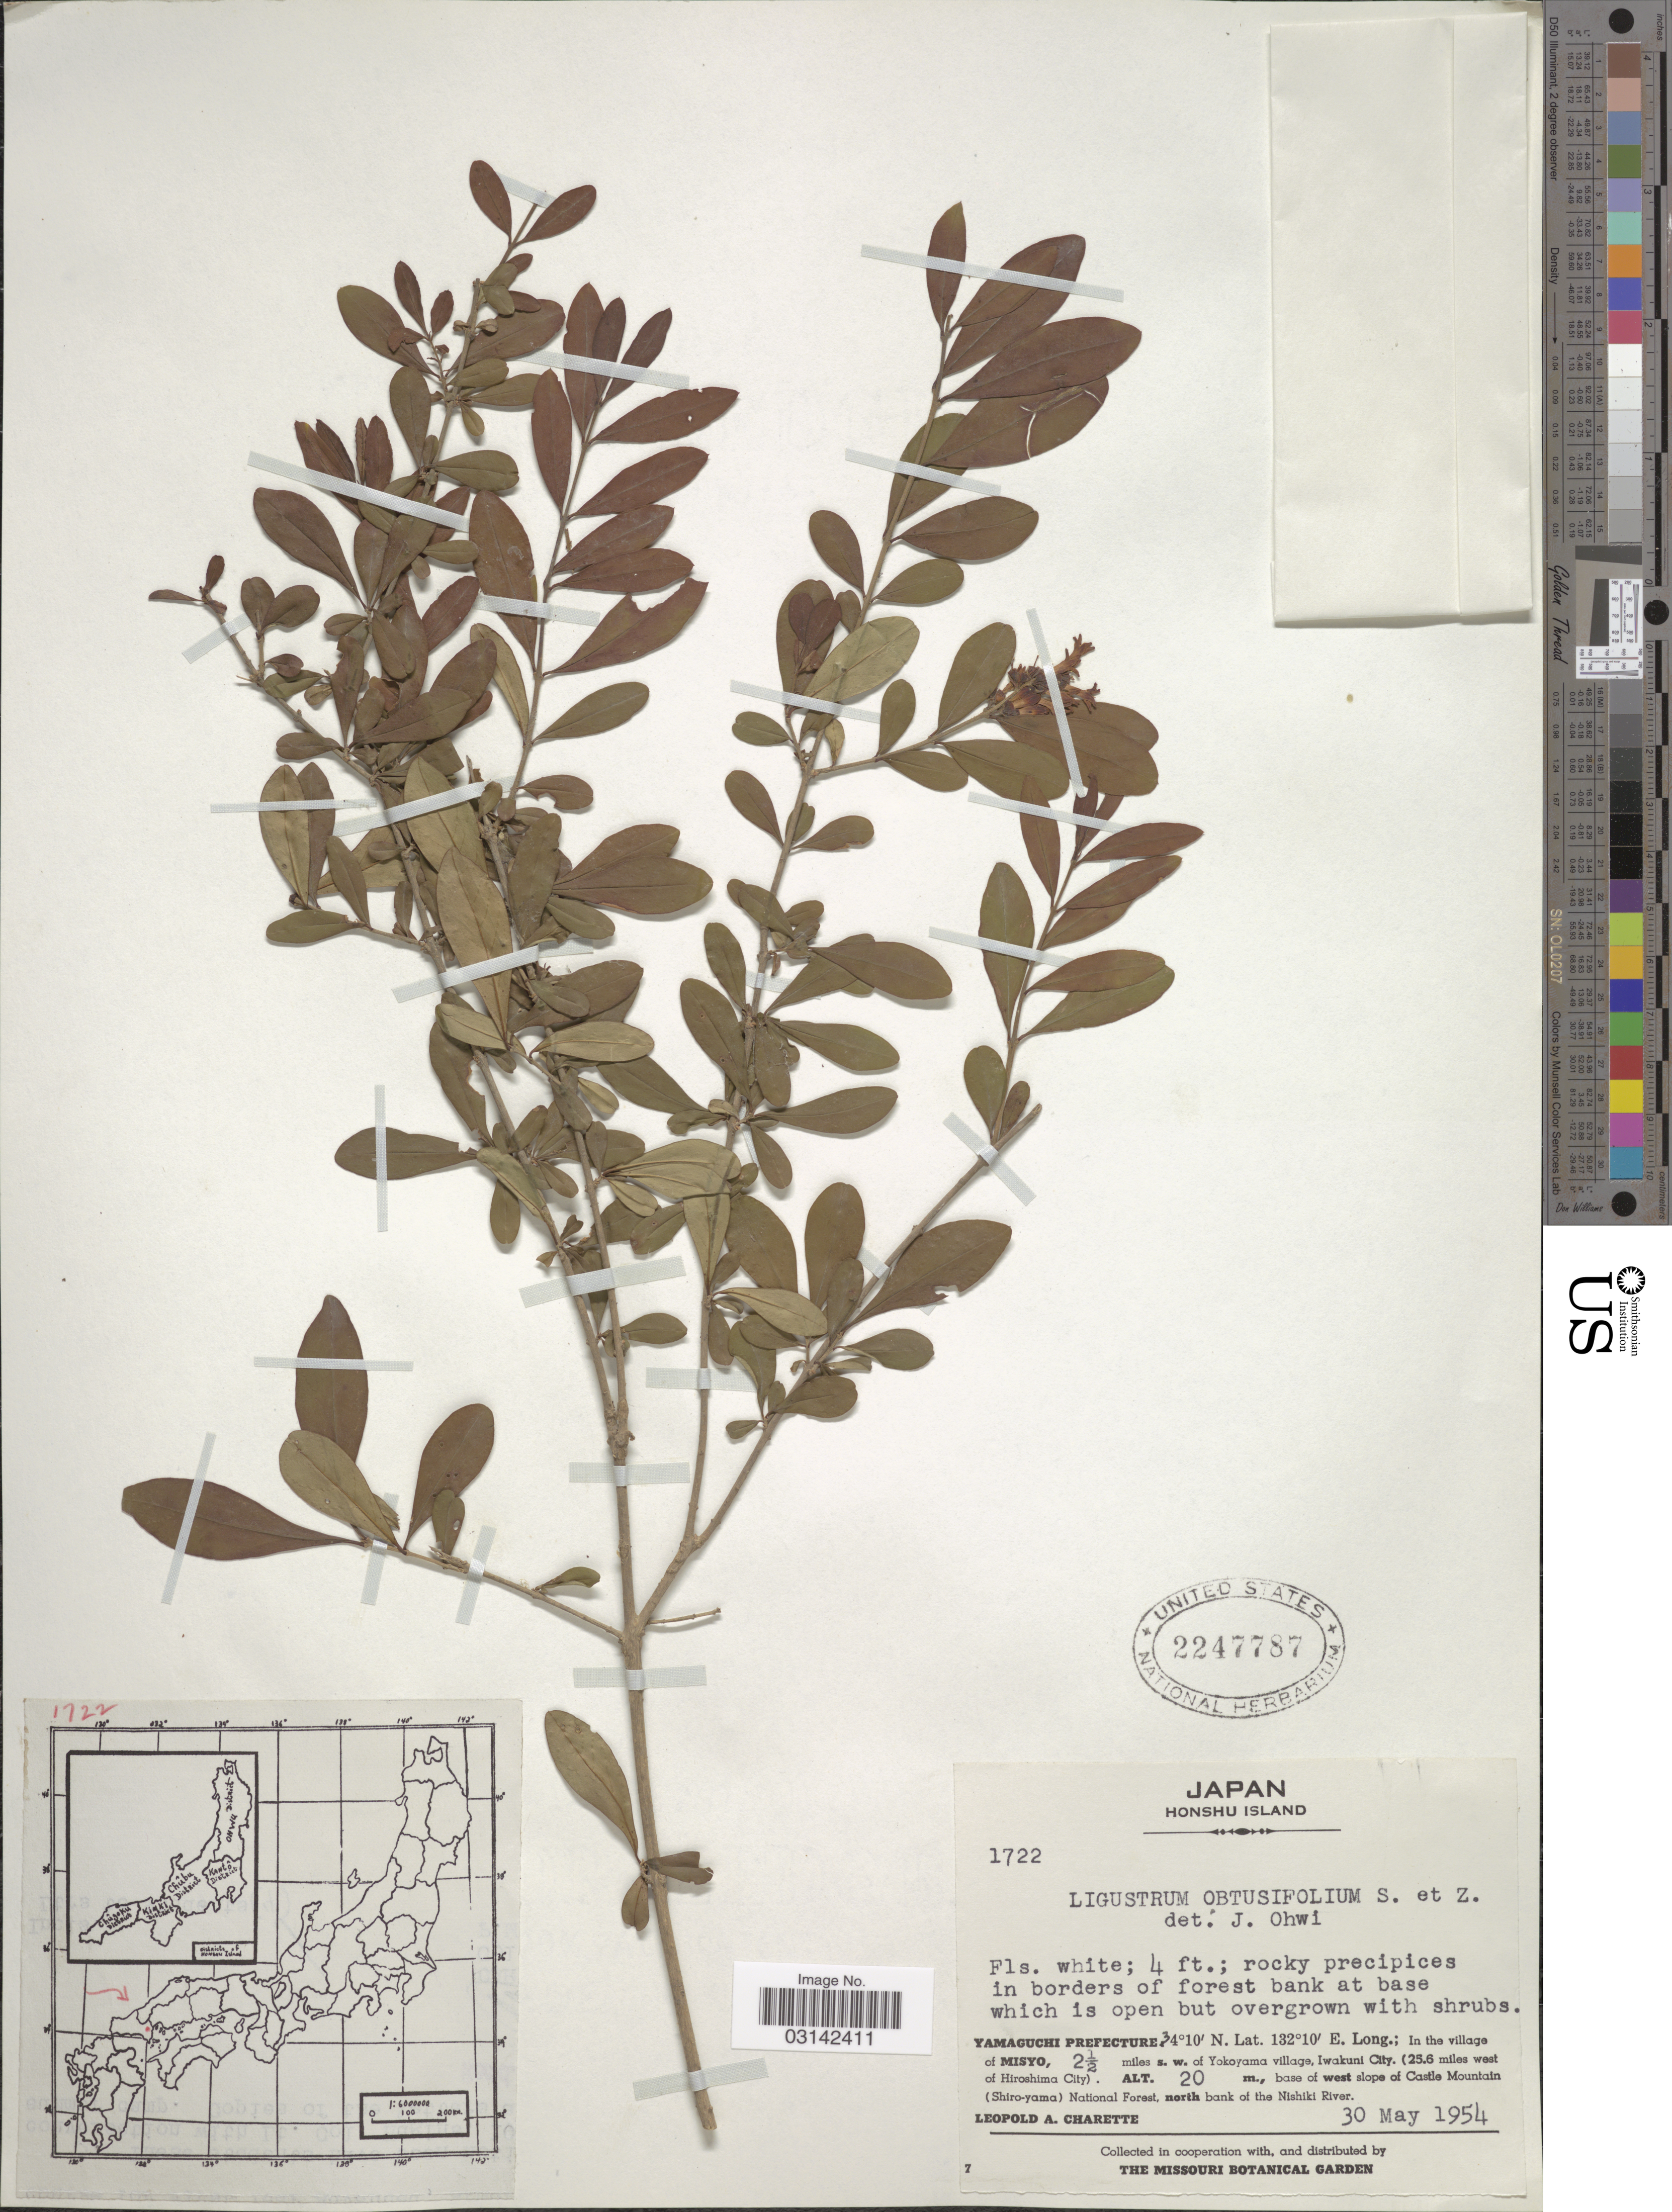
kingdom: Plantae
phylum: Tracheophyta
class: Magnoliopsida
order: Lamiales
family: Oleaceae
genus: Ligustrum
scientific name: Ligustrum ibota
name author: Siebold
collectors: L. A. Charette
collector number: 1722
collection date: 1954-05-30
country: Japan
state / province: Yamaguti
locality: Honshu Island, Yamaguchi Prefecture; In the village of Misyo, 2½ miles s.w. of Yokoyama village, Iwakuni City. (25.6 miles west of Hiroshima City). base of west slope of Castle Mountain (Shiro-yama) National Forest, north bank of the Nishiki River.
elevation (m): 20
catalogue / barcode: US 2247787